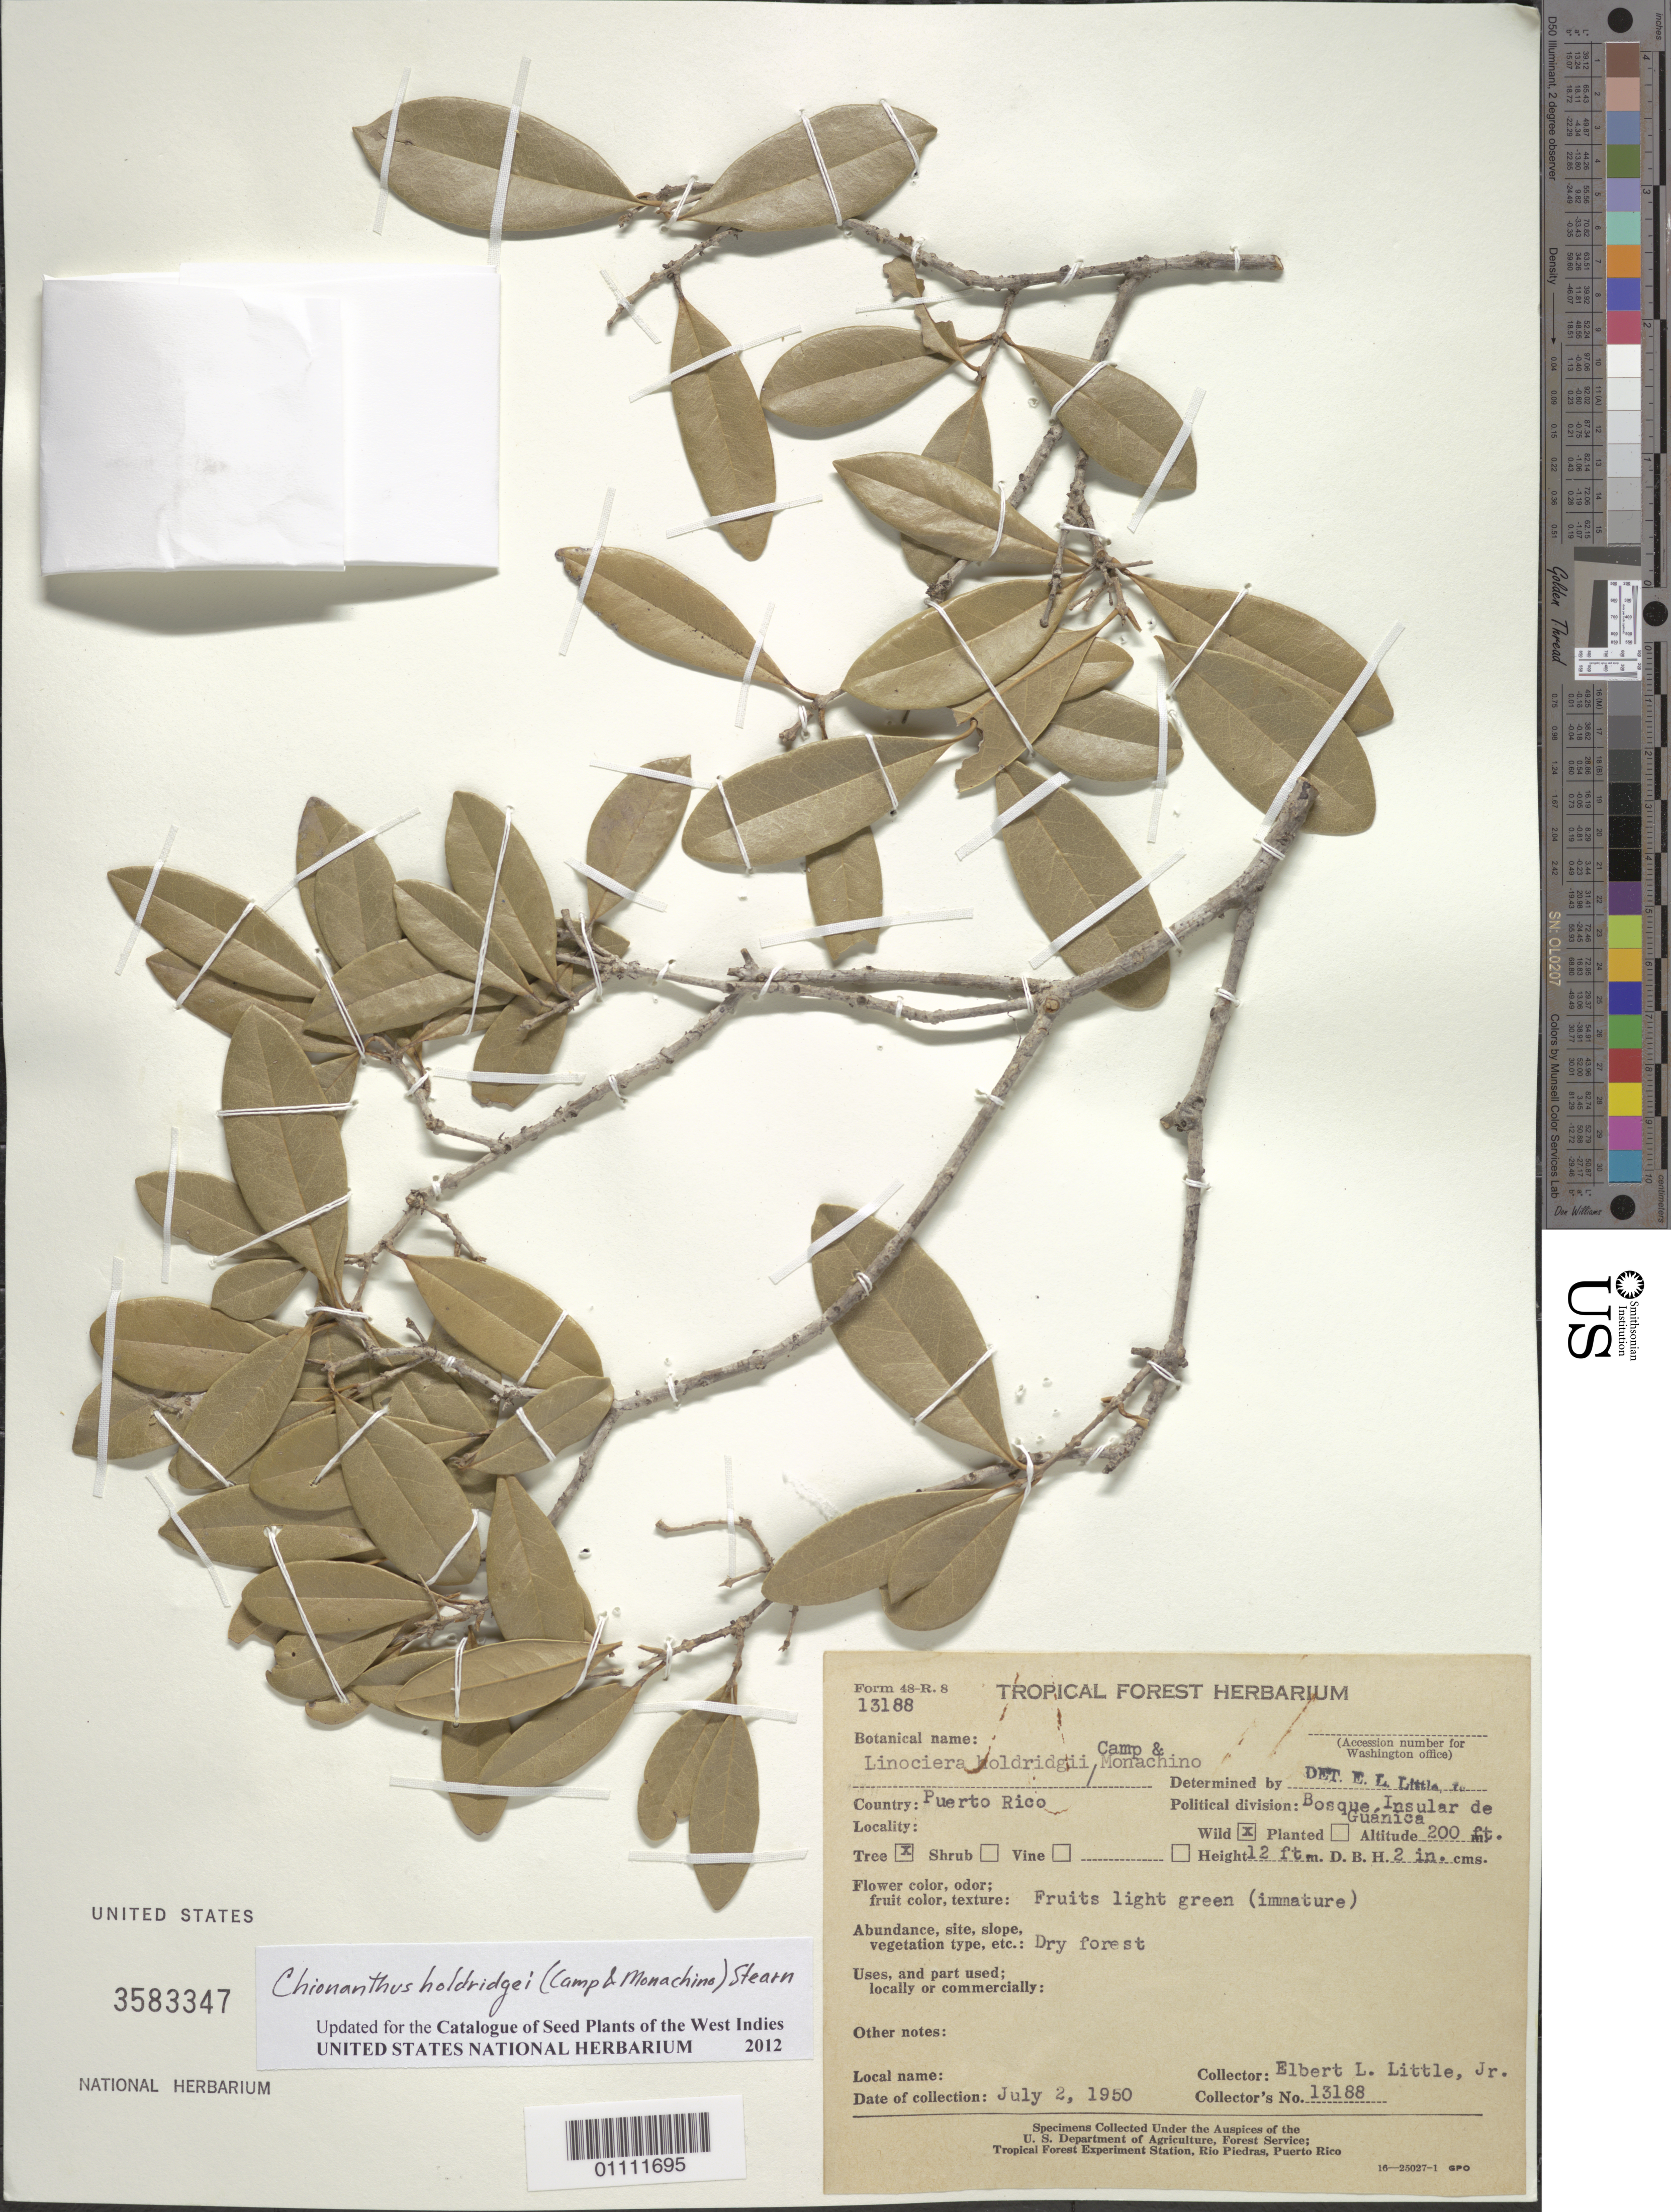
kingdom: Plantae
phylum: Tracheophyta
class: Magnoliopsida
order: Lamiales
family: Oleaceae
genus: Chionanthus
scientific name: Chionanthus holdridgei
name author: (Camp & Monach.) Stearn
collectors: E. L. Little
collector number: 13188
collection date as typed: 02 Jul 1950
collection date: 1950-07-02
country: Puerto Rico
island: Puerto Rico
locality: Bosque Insular de Guánica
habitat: Dry forest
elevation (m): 61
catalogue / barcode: US 3583347